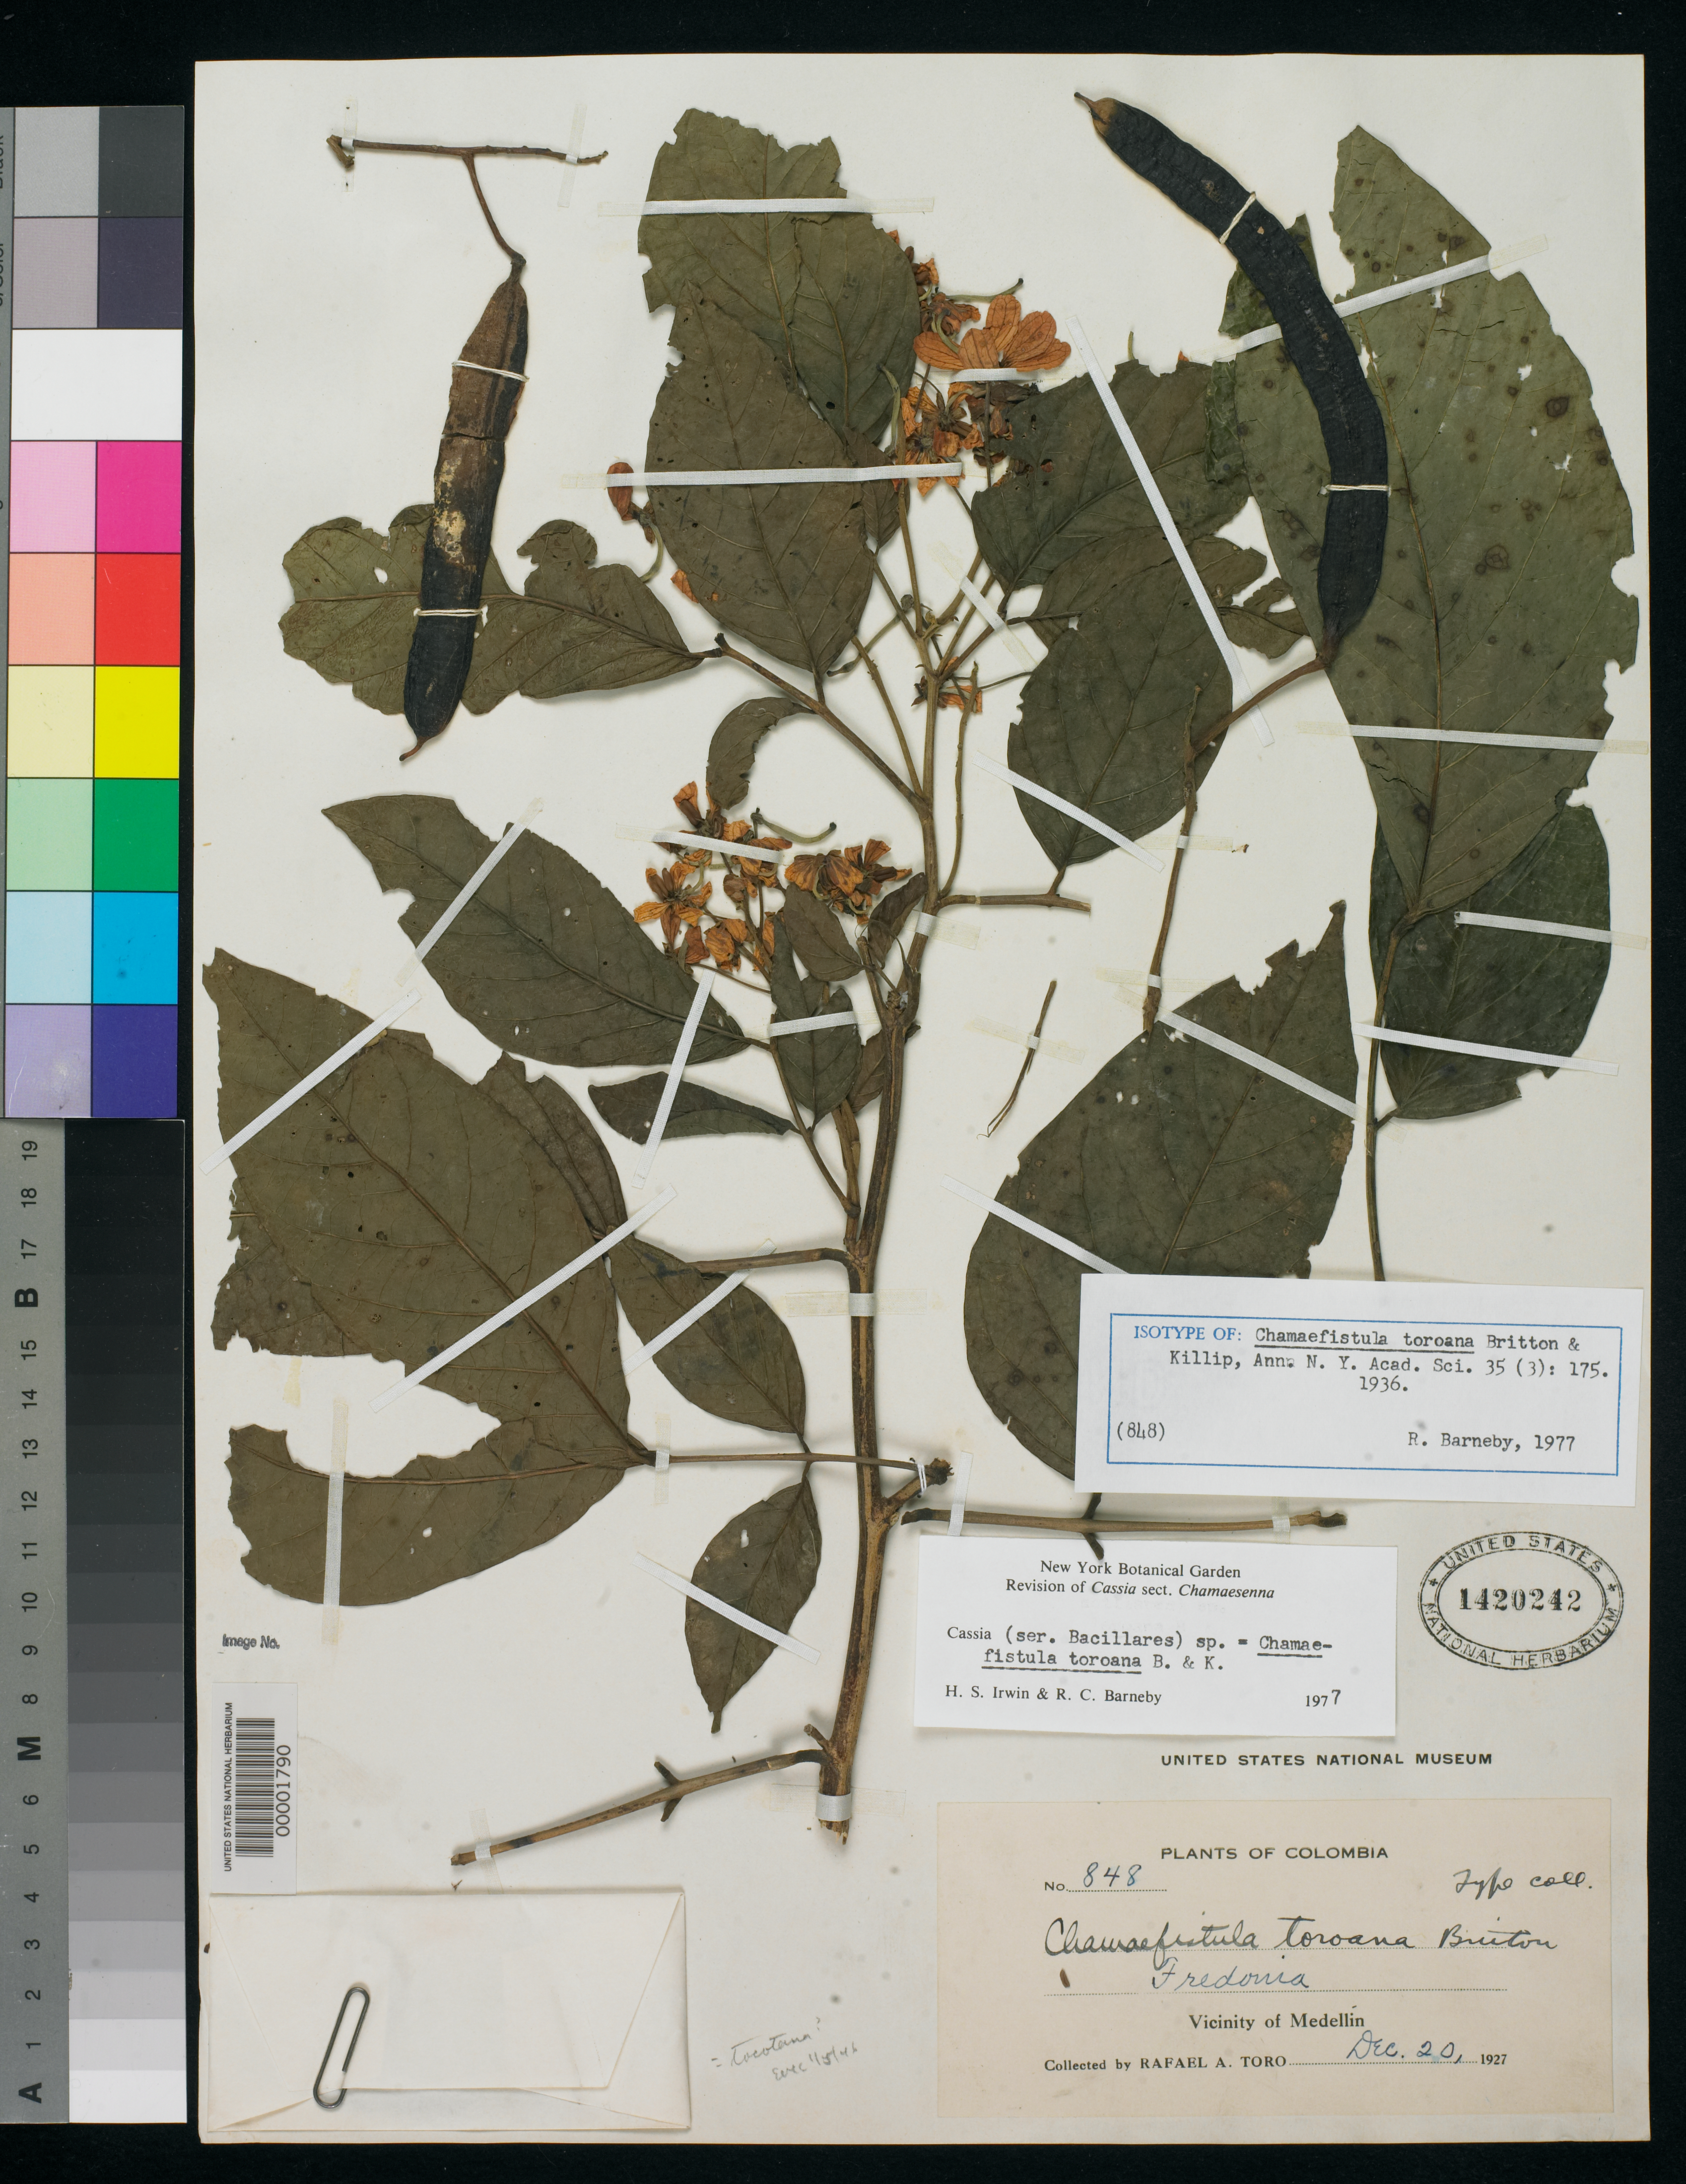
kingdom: Plantae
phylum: Tracheophyta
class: Magnoliopsida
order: Fabales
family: Fabaceae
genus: Chamaefistula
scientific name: Chamaefistula toroana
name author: Britton & Killip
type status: Isotype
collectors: R. A. Toro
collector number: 848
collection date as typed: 20 Dec 1927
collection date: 1927-12-20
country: Colombia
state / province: Antioquia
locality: Medellin.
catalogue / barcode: US 1420242